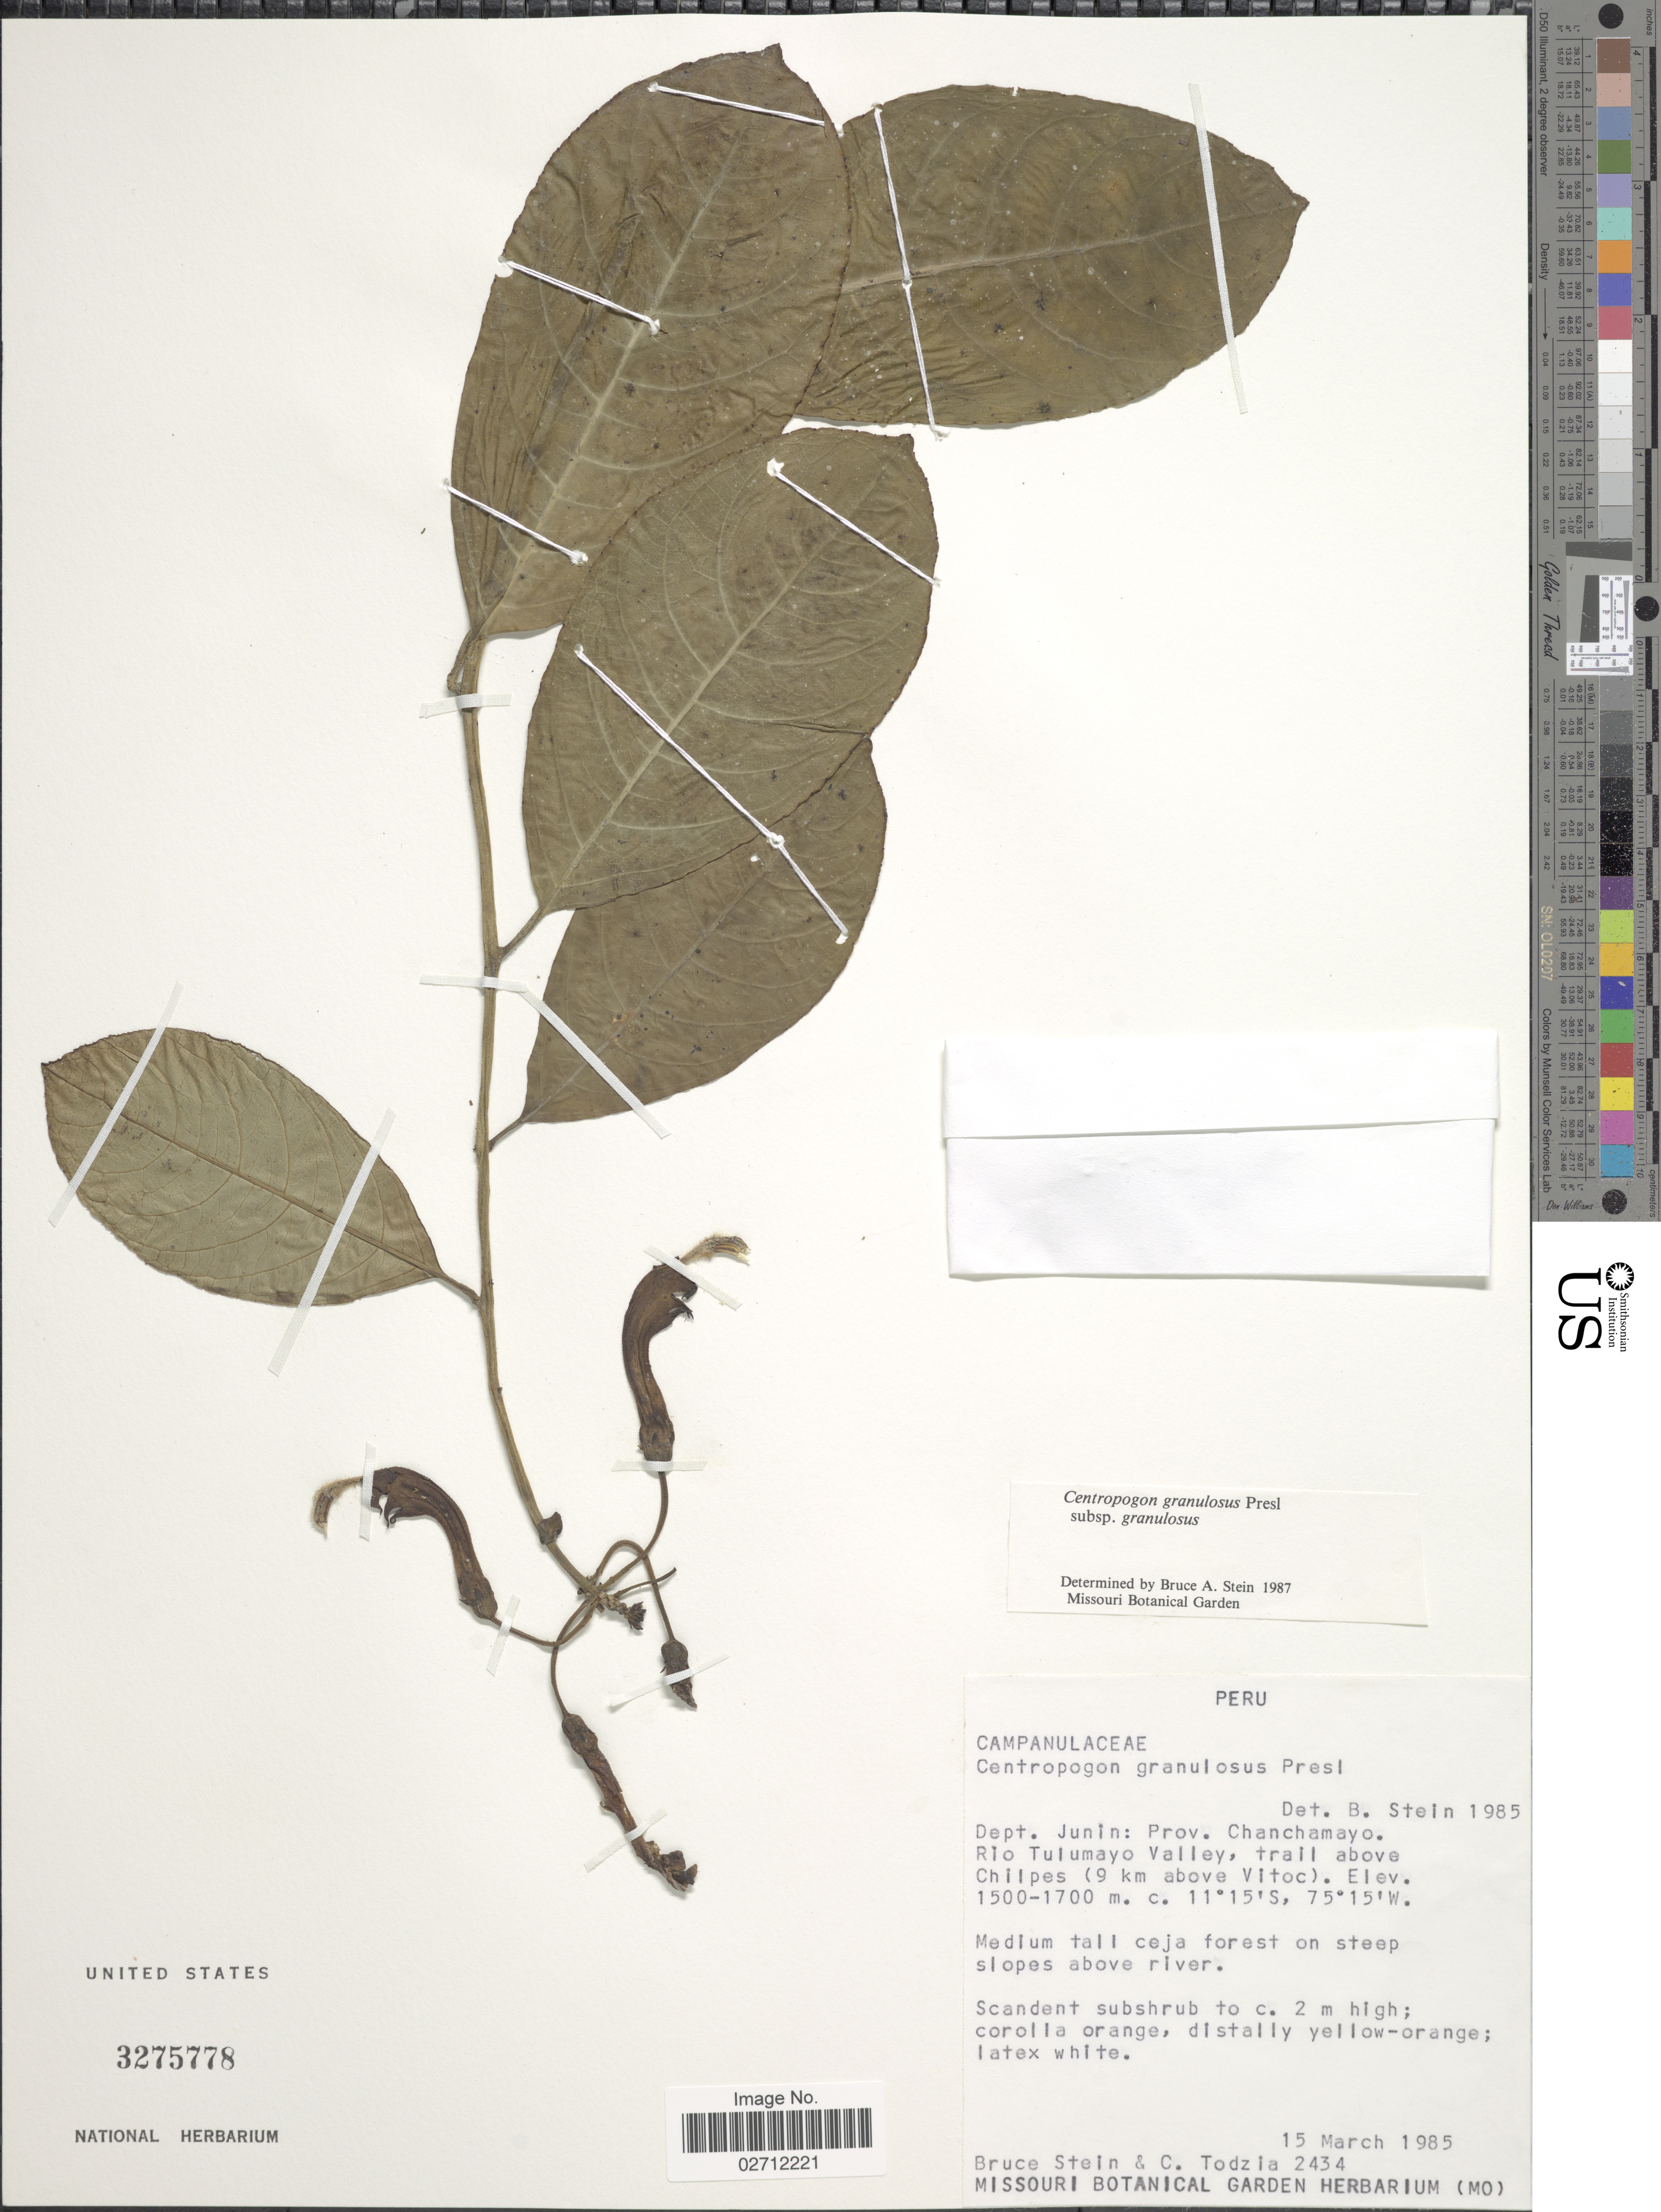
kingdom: Plantae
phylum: Tracheophyta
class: Magnoliopsida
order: Asterales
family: Campanulaceae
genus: Centropogon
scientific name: Centropogon granulosus subsp. granulosus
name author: C. Presl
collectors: B. A. Stein & C. A. Todzia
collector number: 2434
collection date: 1985-03-15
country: Peru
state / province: Junín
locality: Prov. Chanchamayo, Rio Tulumayo Valley, trail above Chilpes (9 km above Vitoc).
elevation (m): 1500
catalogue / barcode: US 3275778